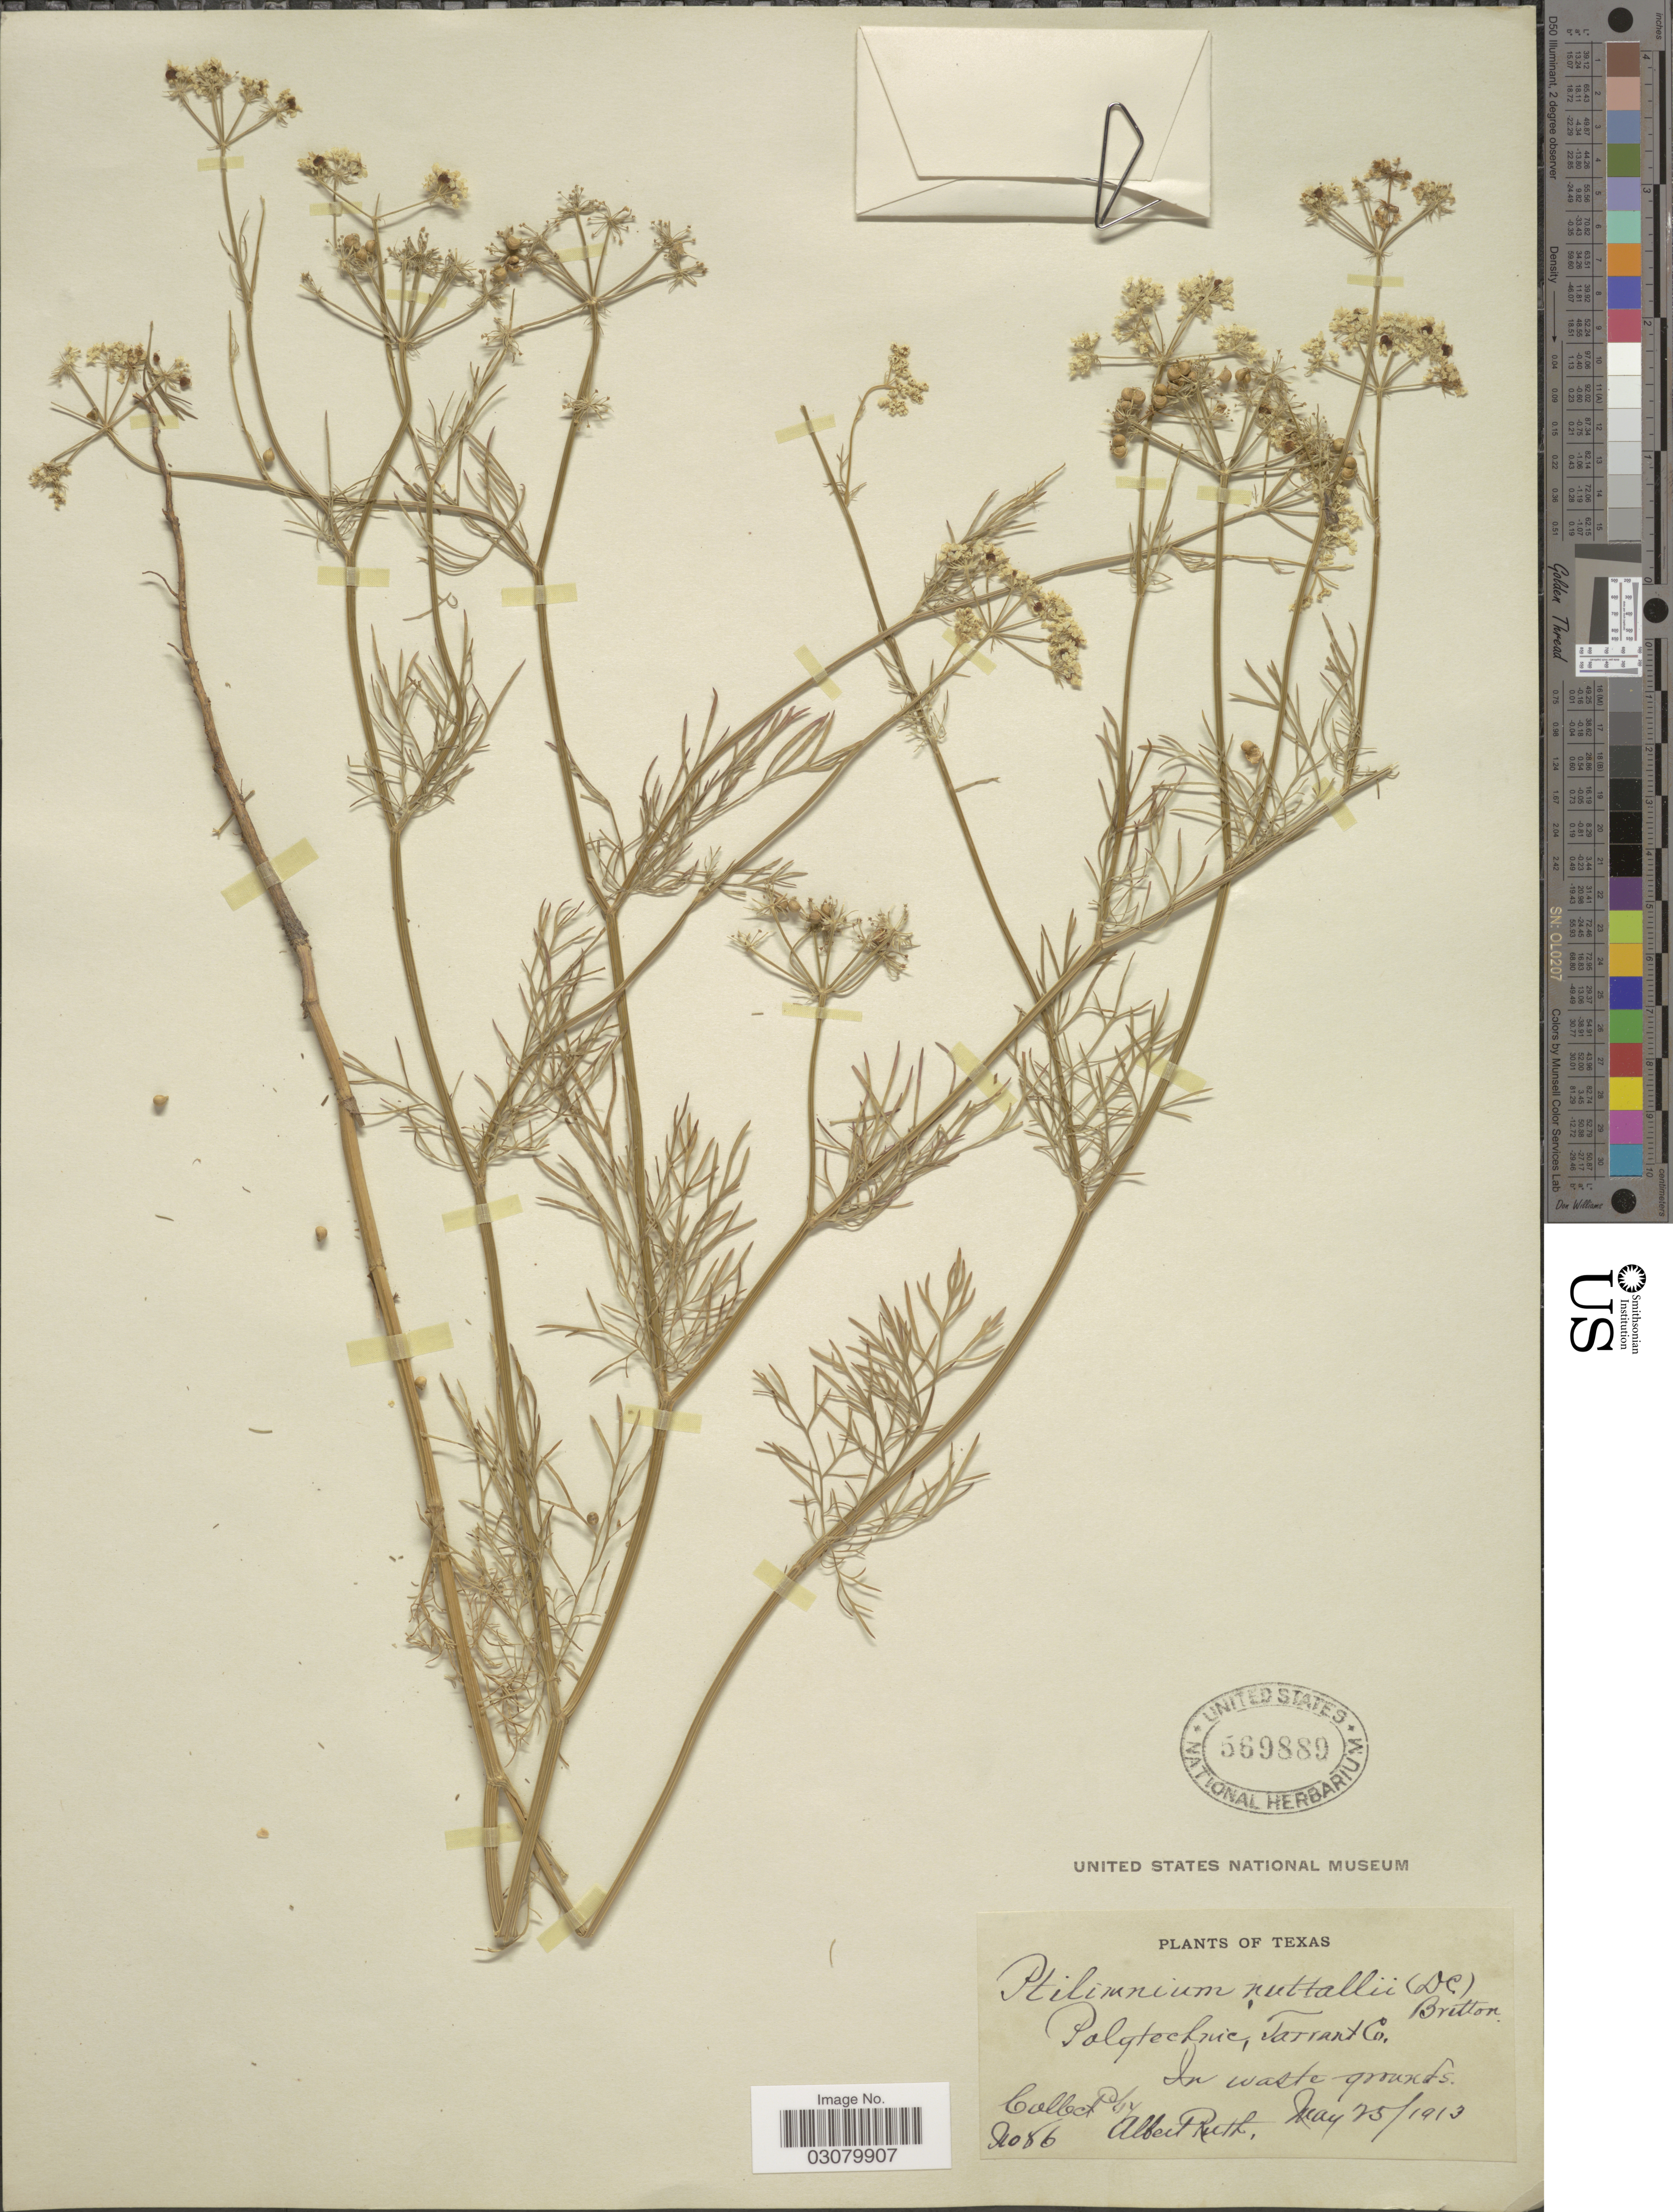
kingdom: Plantae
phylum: Tracheophyta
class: Magnoliopsida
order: Apiales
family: Apiaceae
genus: Bifora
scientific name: Bifora americana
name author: (DC.) Benth. & Hook. f. ex S. Watson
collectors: A. Ruth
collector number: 86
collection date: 1913-05-25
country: United States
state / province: Texas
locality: Polytechnic, Tarrant Co.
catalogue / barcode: US 569889